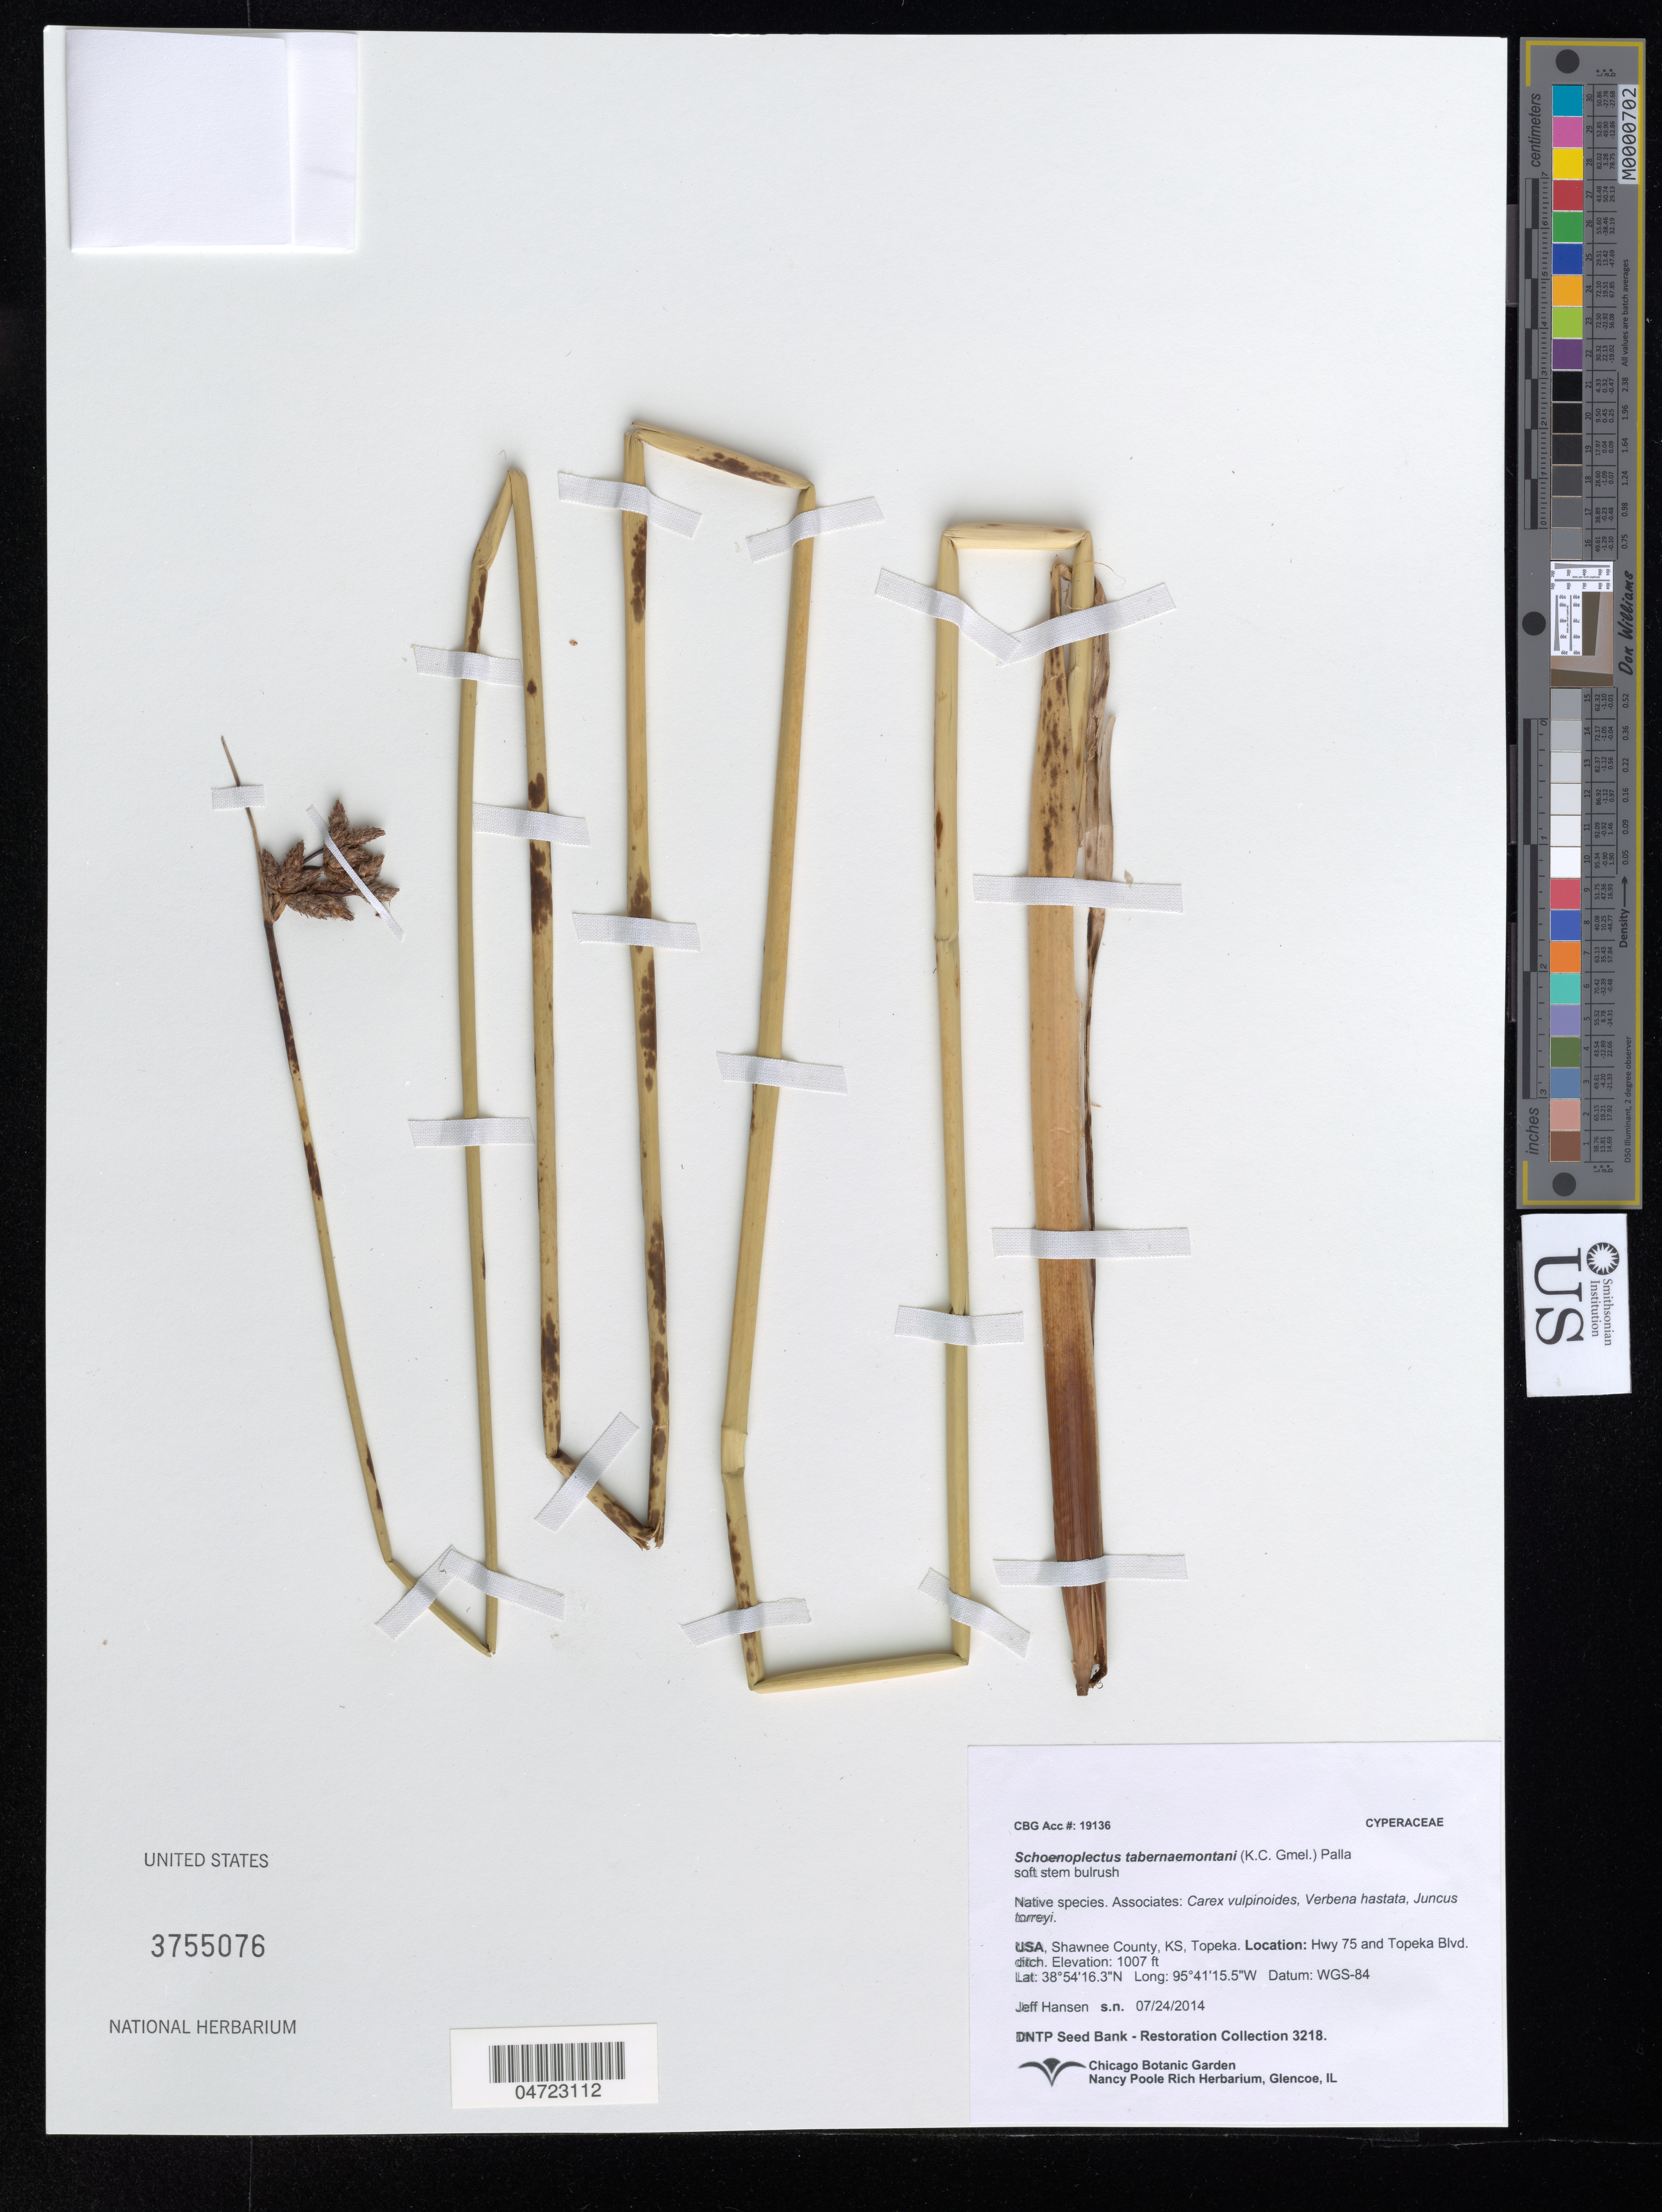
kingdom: Plantae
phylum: Tracheophyta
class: Liliopsida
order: Poales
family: Cyperaceae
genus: Schoenoplectus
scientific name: Schoenoplectus tabernaemontani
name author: (C.C. Gmel.) Palla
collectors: J. Hansen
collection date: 2014-07-24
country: United States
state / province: Kansas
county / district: Shawnee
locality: Shawnee County, Topeka. Hwy 75 and Topeka Blvd.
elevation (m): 307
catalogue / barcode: US 3755076